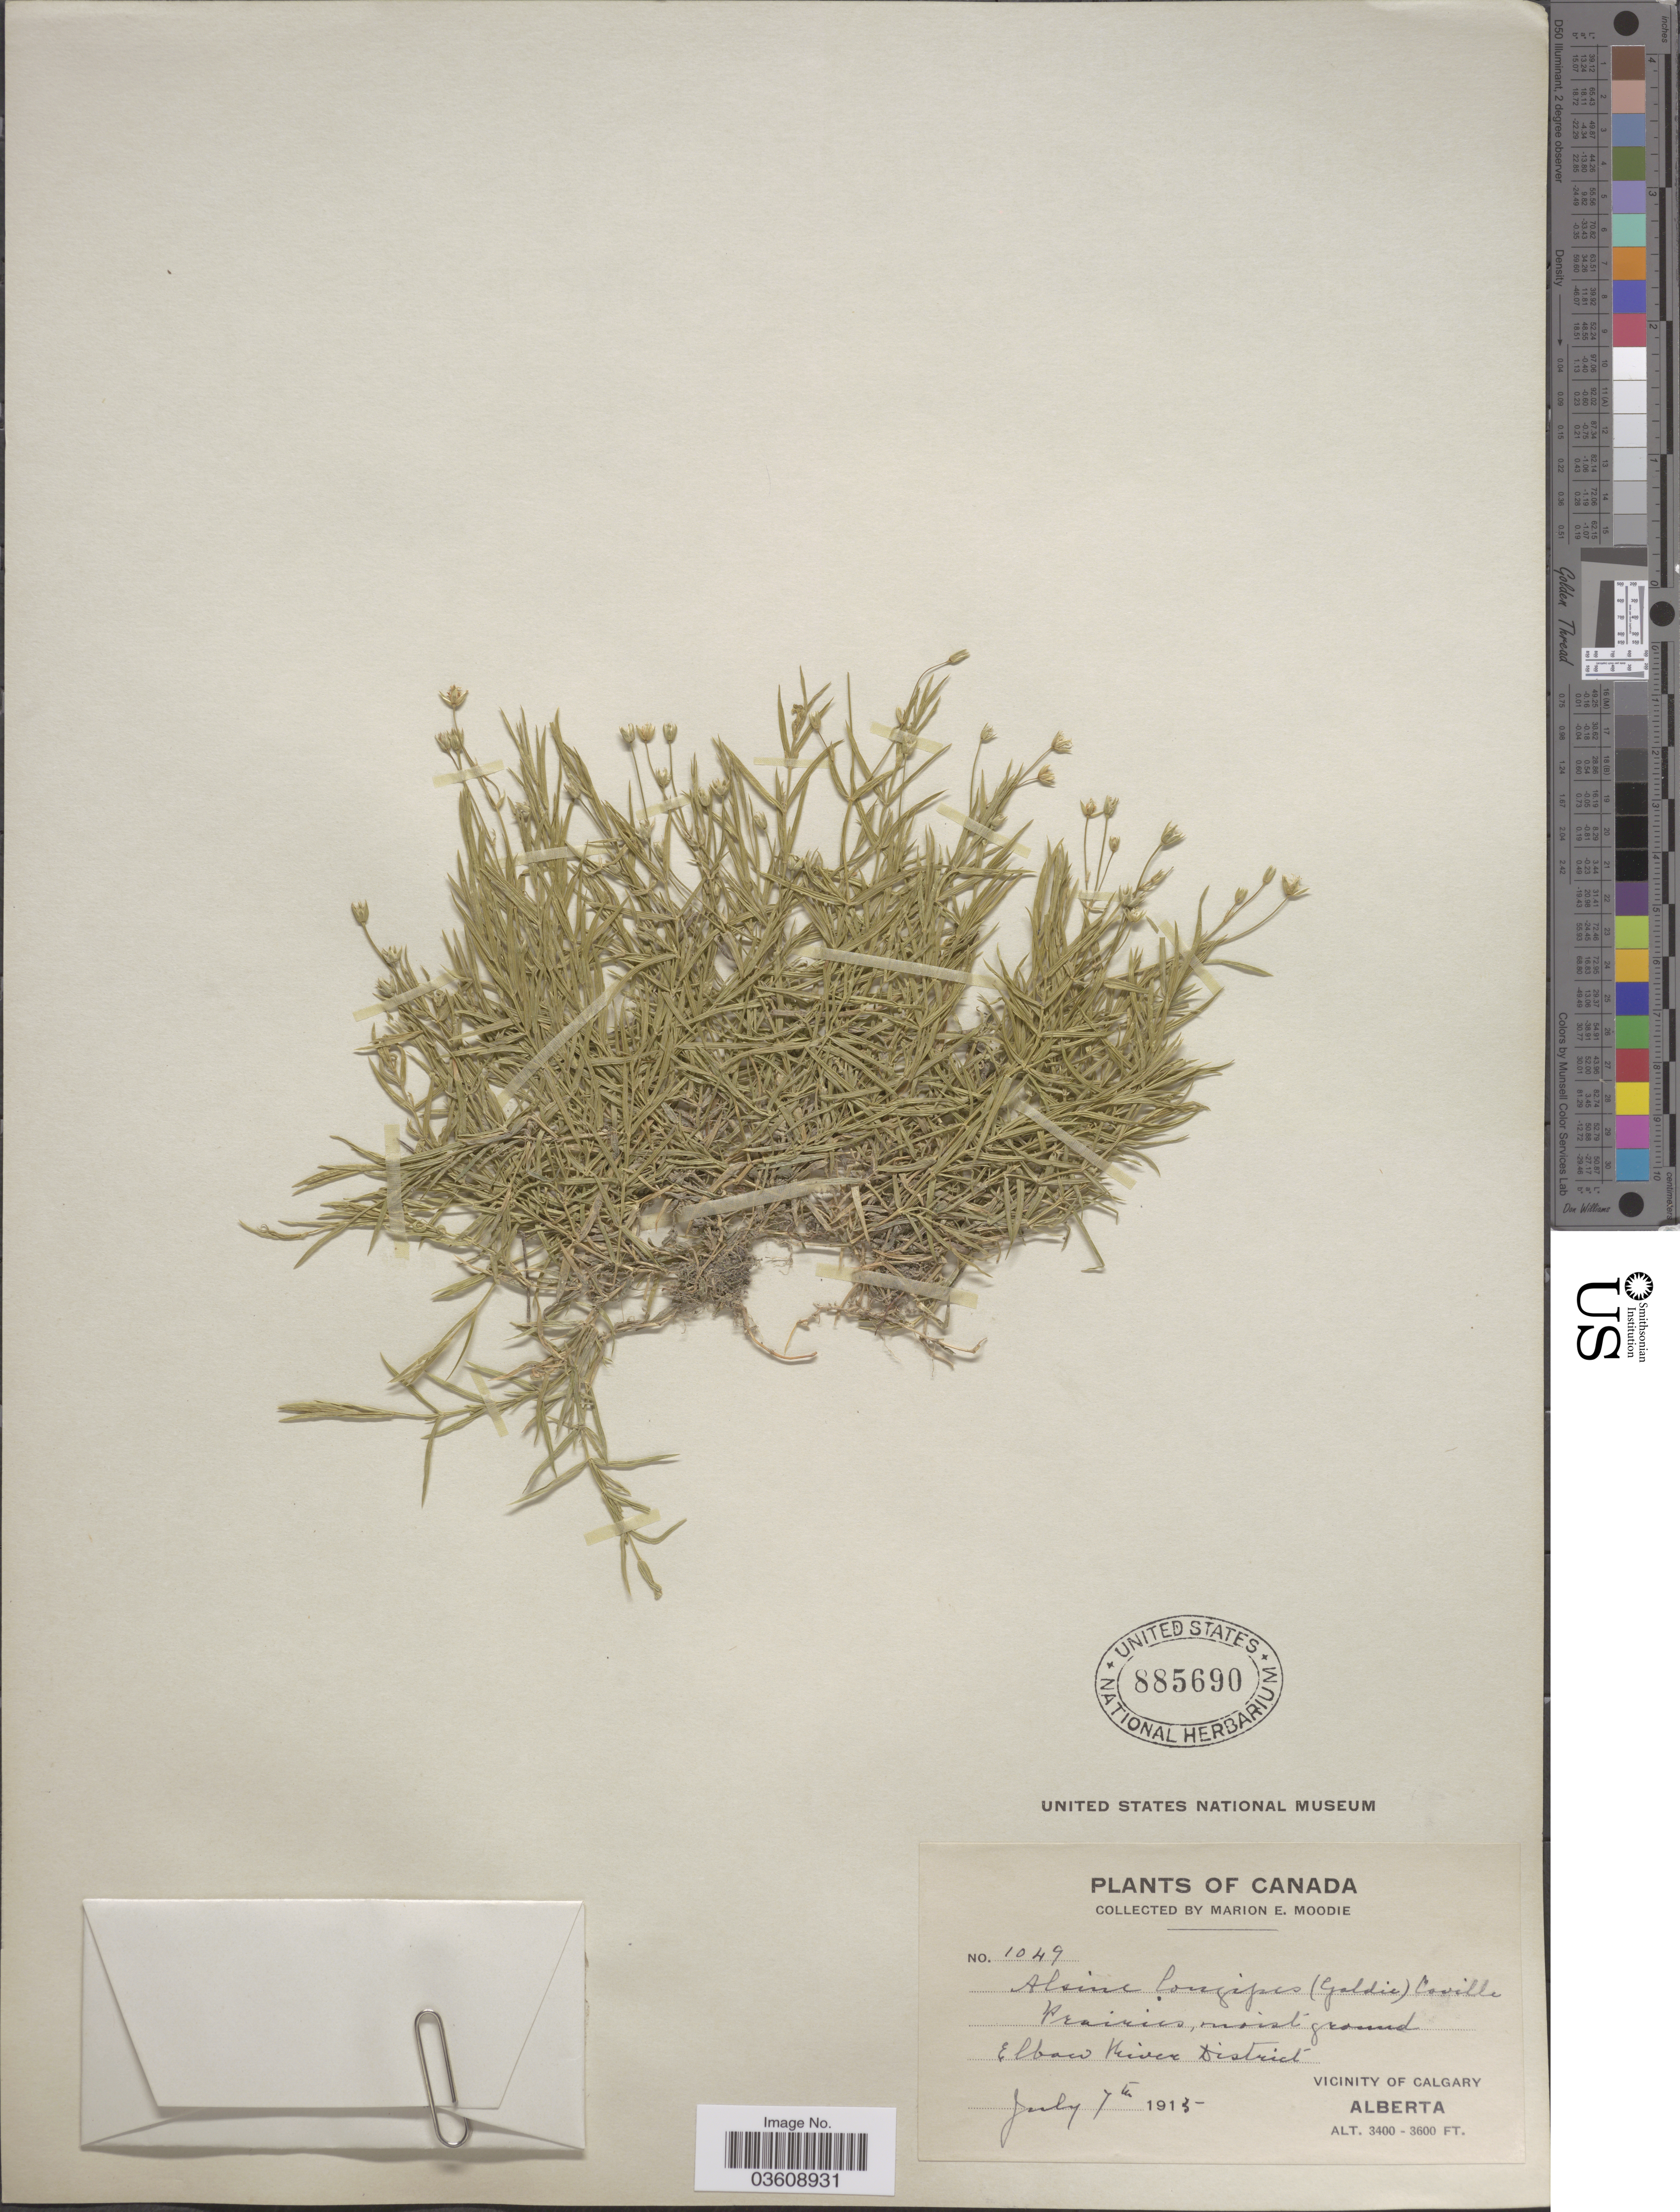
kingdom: Plantae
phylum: Tracheophyta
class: Magnoliopsida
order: Caryophyllales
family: Caryophyllaceae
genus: Stellaria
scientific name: Stellaria longipes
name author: Goldie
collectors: M. E. Moodie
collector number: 1049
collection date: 1915-07-07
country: Canada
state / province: Alberta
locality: Elbow River District. Vicinity of Calgary.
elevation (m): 1036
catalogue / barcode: US 885690